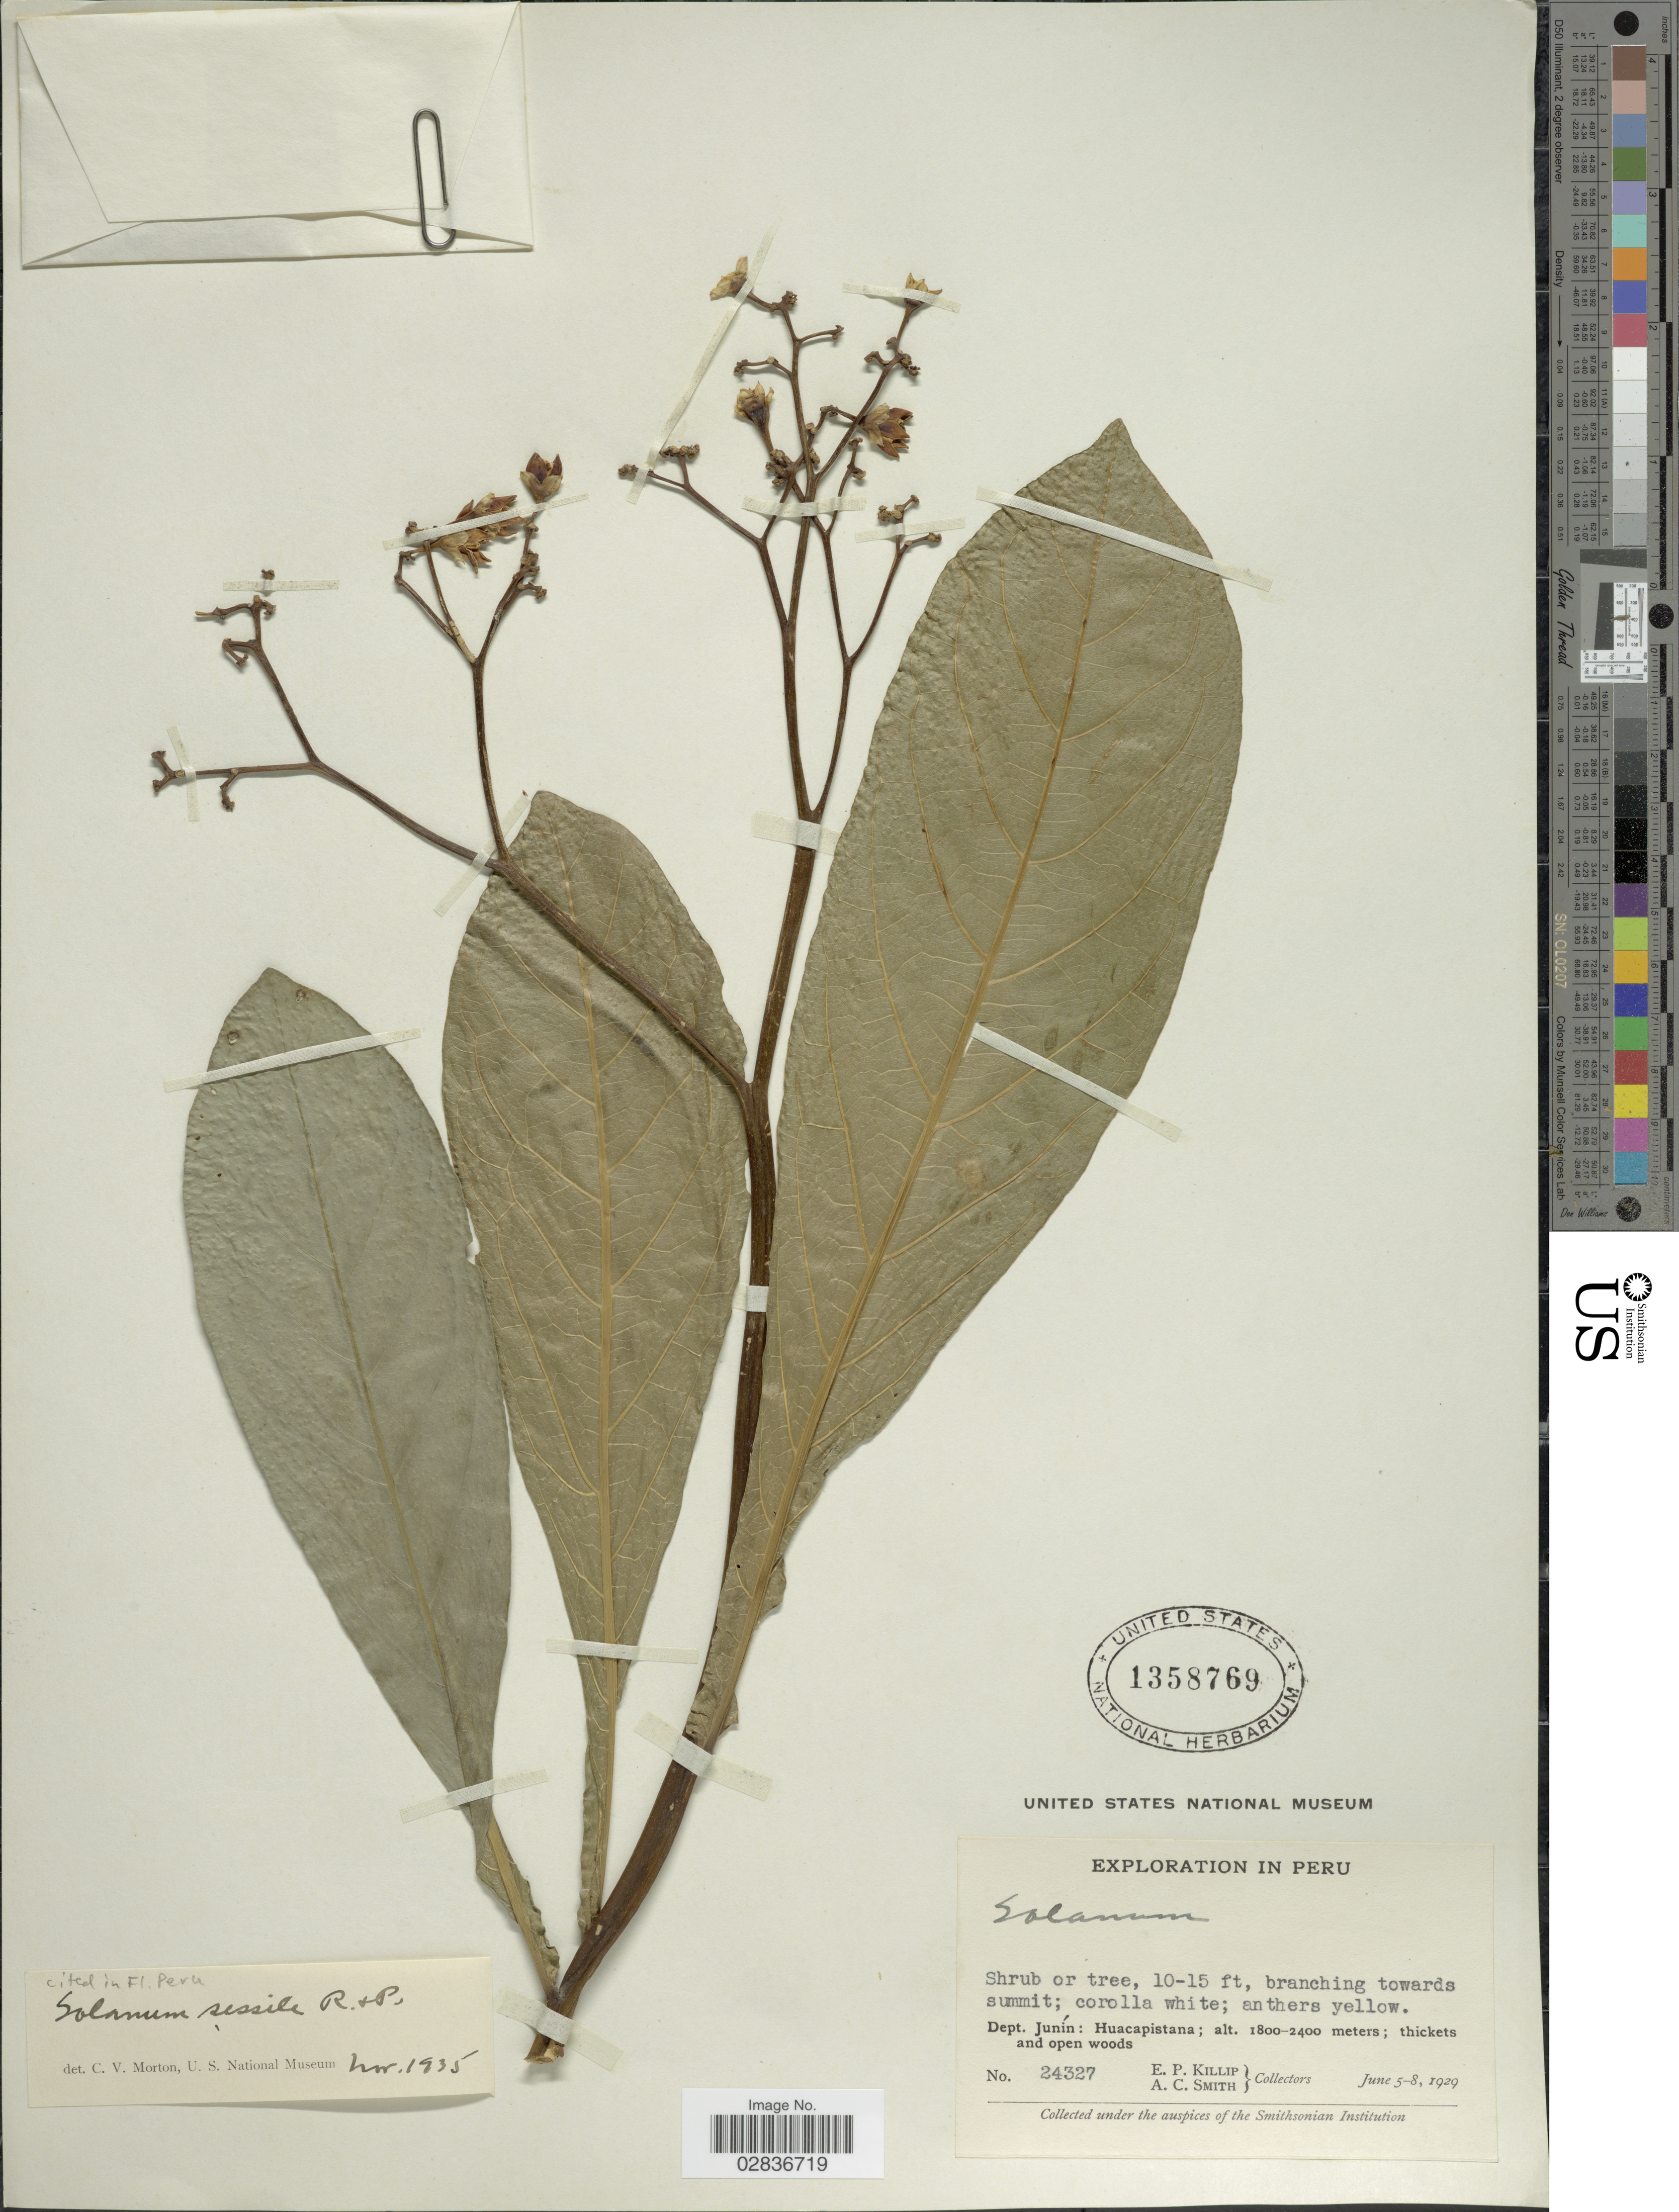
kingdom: Plantae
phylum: Tracheophyta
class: Magnoliopsida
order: Solanales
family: Solanaceae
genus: Solanum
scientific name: Solanum sessile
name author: Dunal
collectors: E. P. Killip & A. C. Smith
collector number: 24327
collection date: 1929-06-05/1929-06-08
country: Peru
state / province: Junín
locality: Dept. Junín: Huacapistana.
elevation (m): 1800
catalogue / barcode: US 1358769